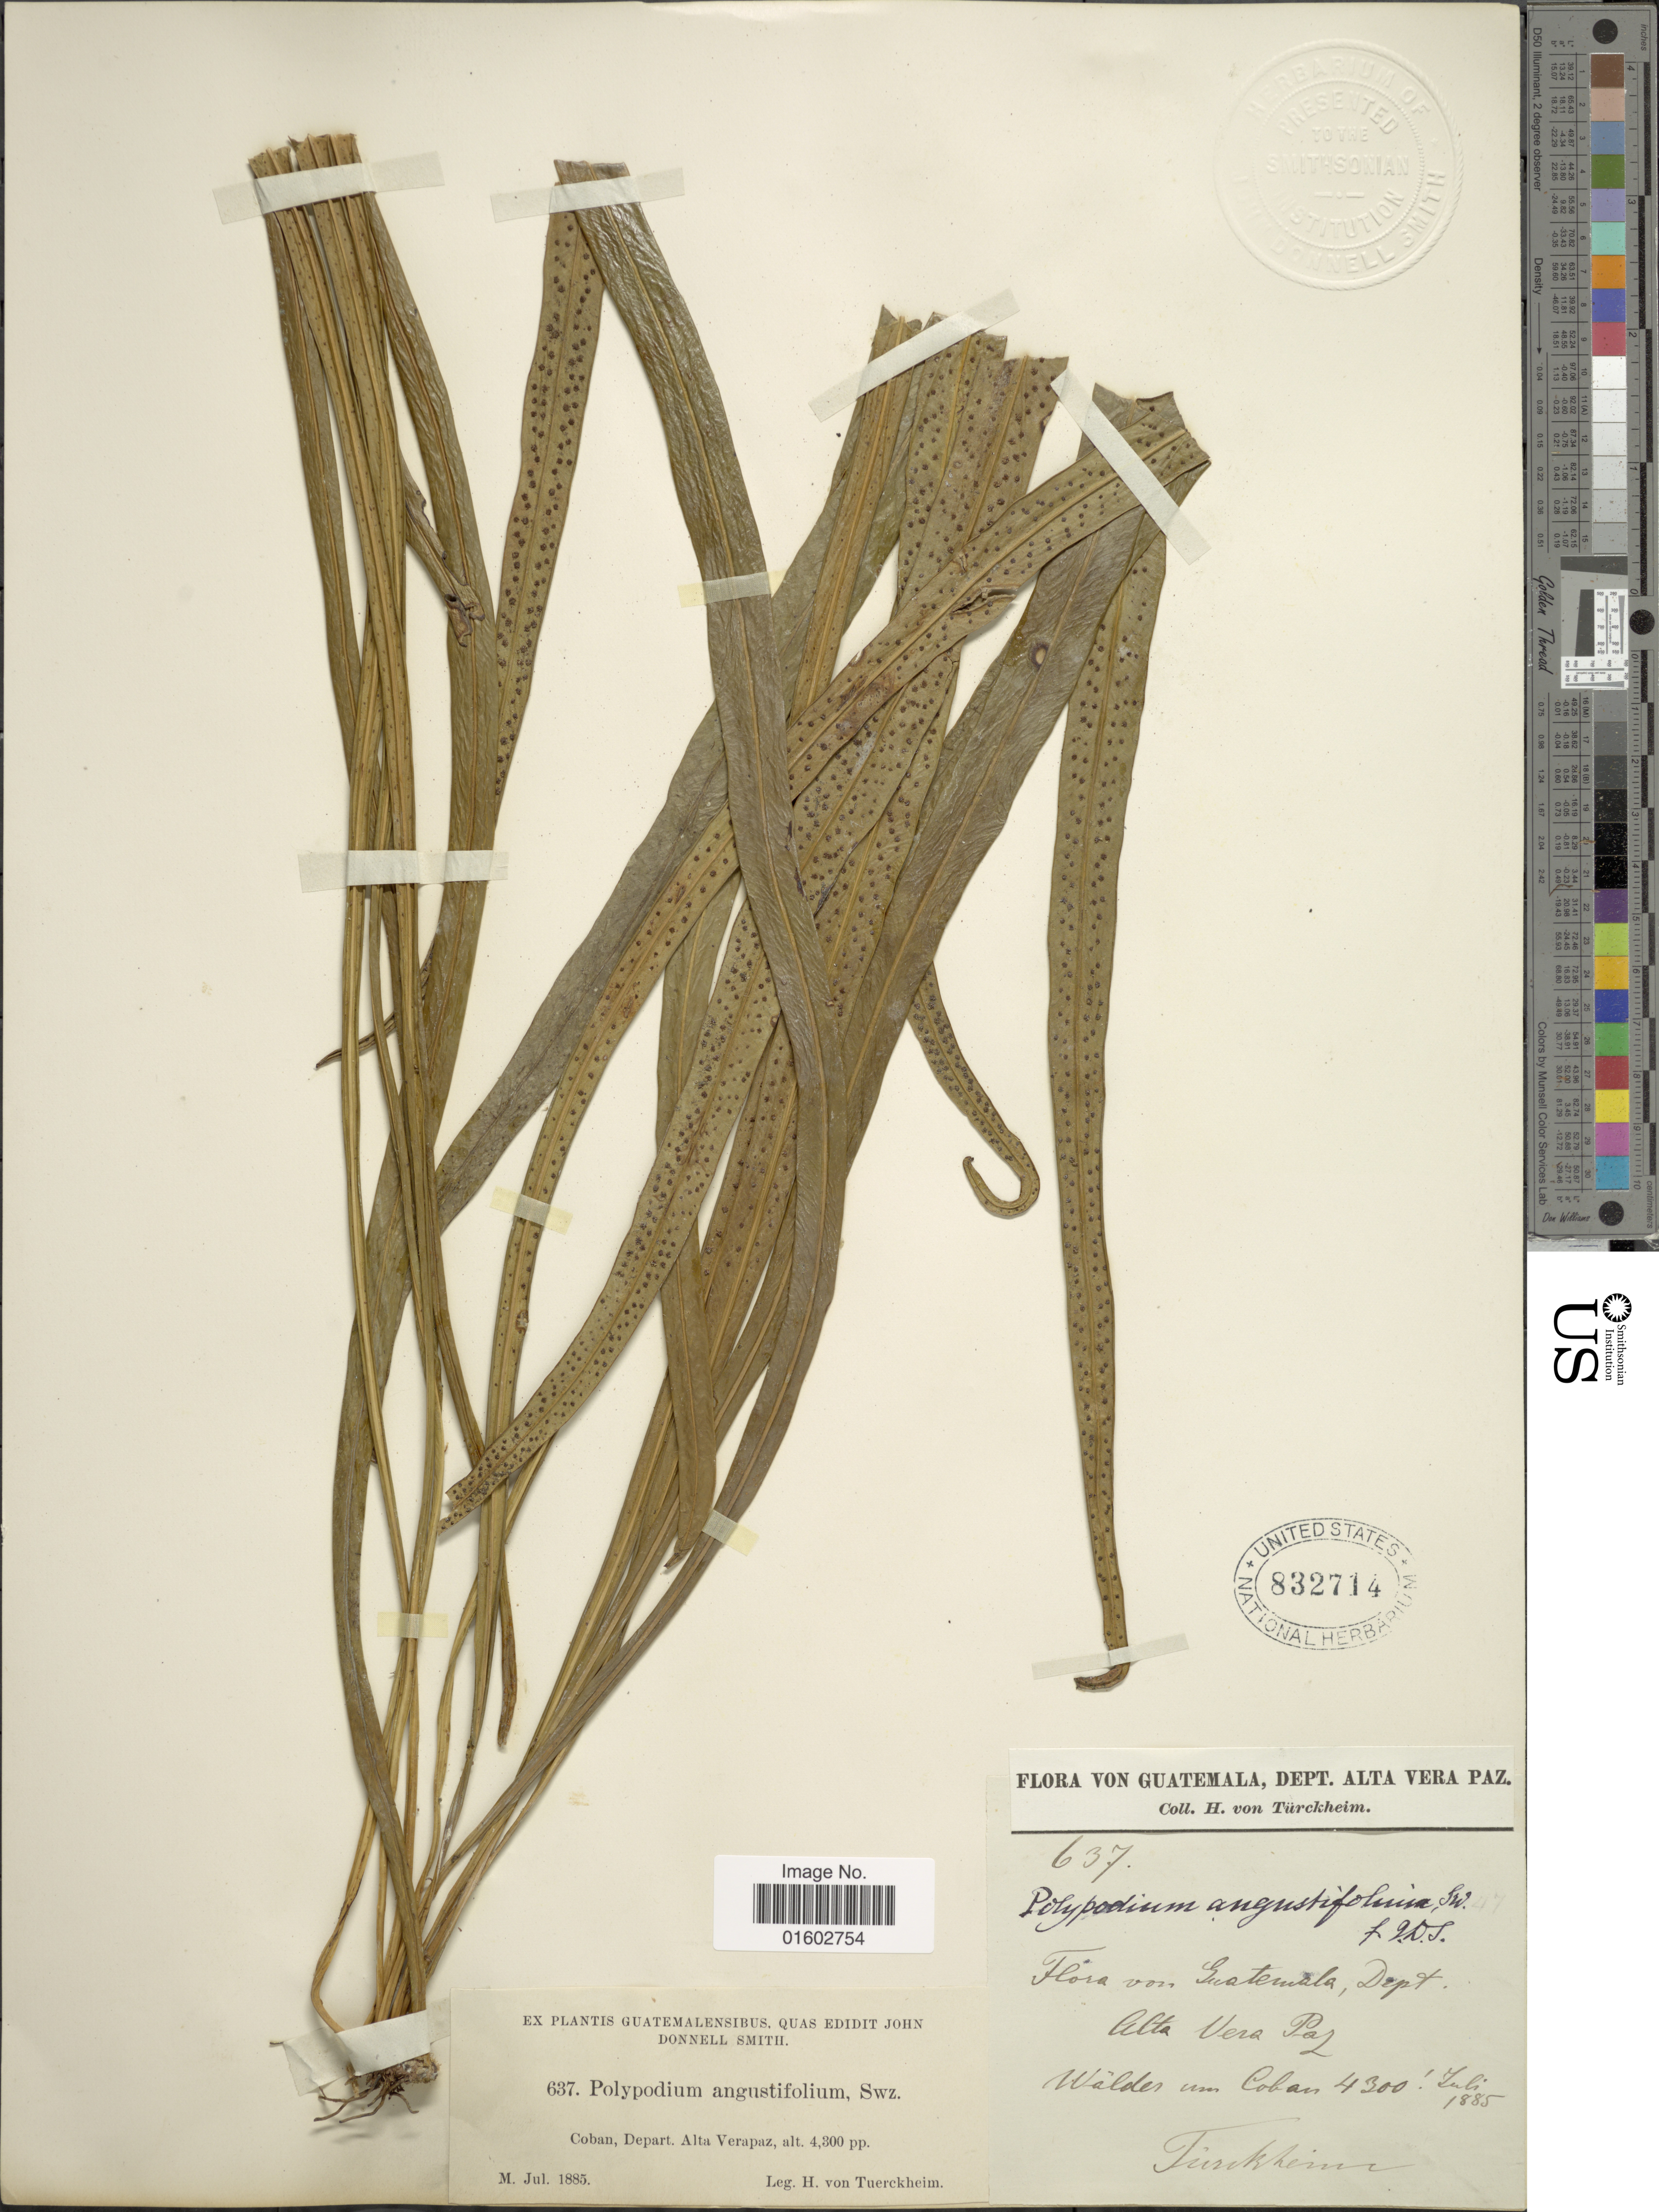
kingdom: Plantae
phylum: Tracheophyta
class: Polypodiopsida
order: Polypodiales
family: Polypodiaceae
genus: Campyloneurum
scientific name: Campyloneurum angustifolium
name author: (Sw.) Fée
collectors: H. von Tuerckheim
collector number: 637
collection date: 1885-07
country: Guatemala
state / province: Alta Verapaz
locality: Coban, Depart. Alta Verapaz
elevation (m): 1311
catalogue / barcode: US 832714